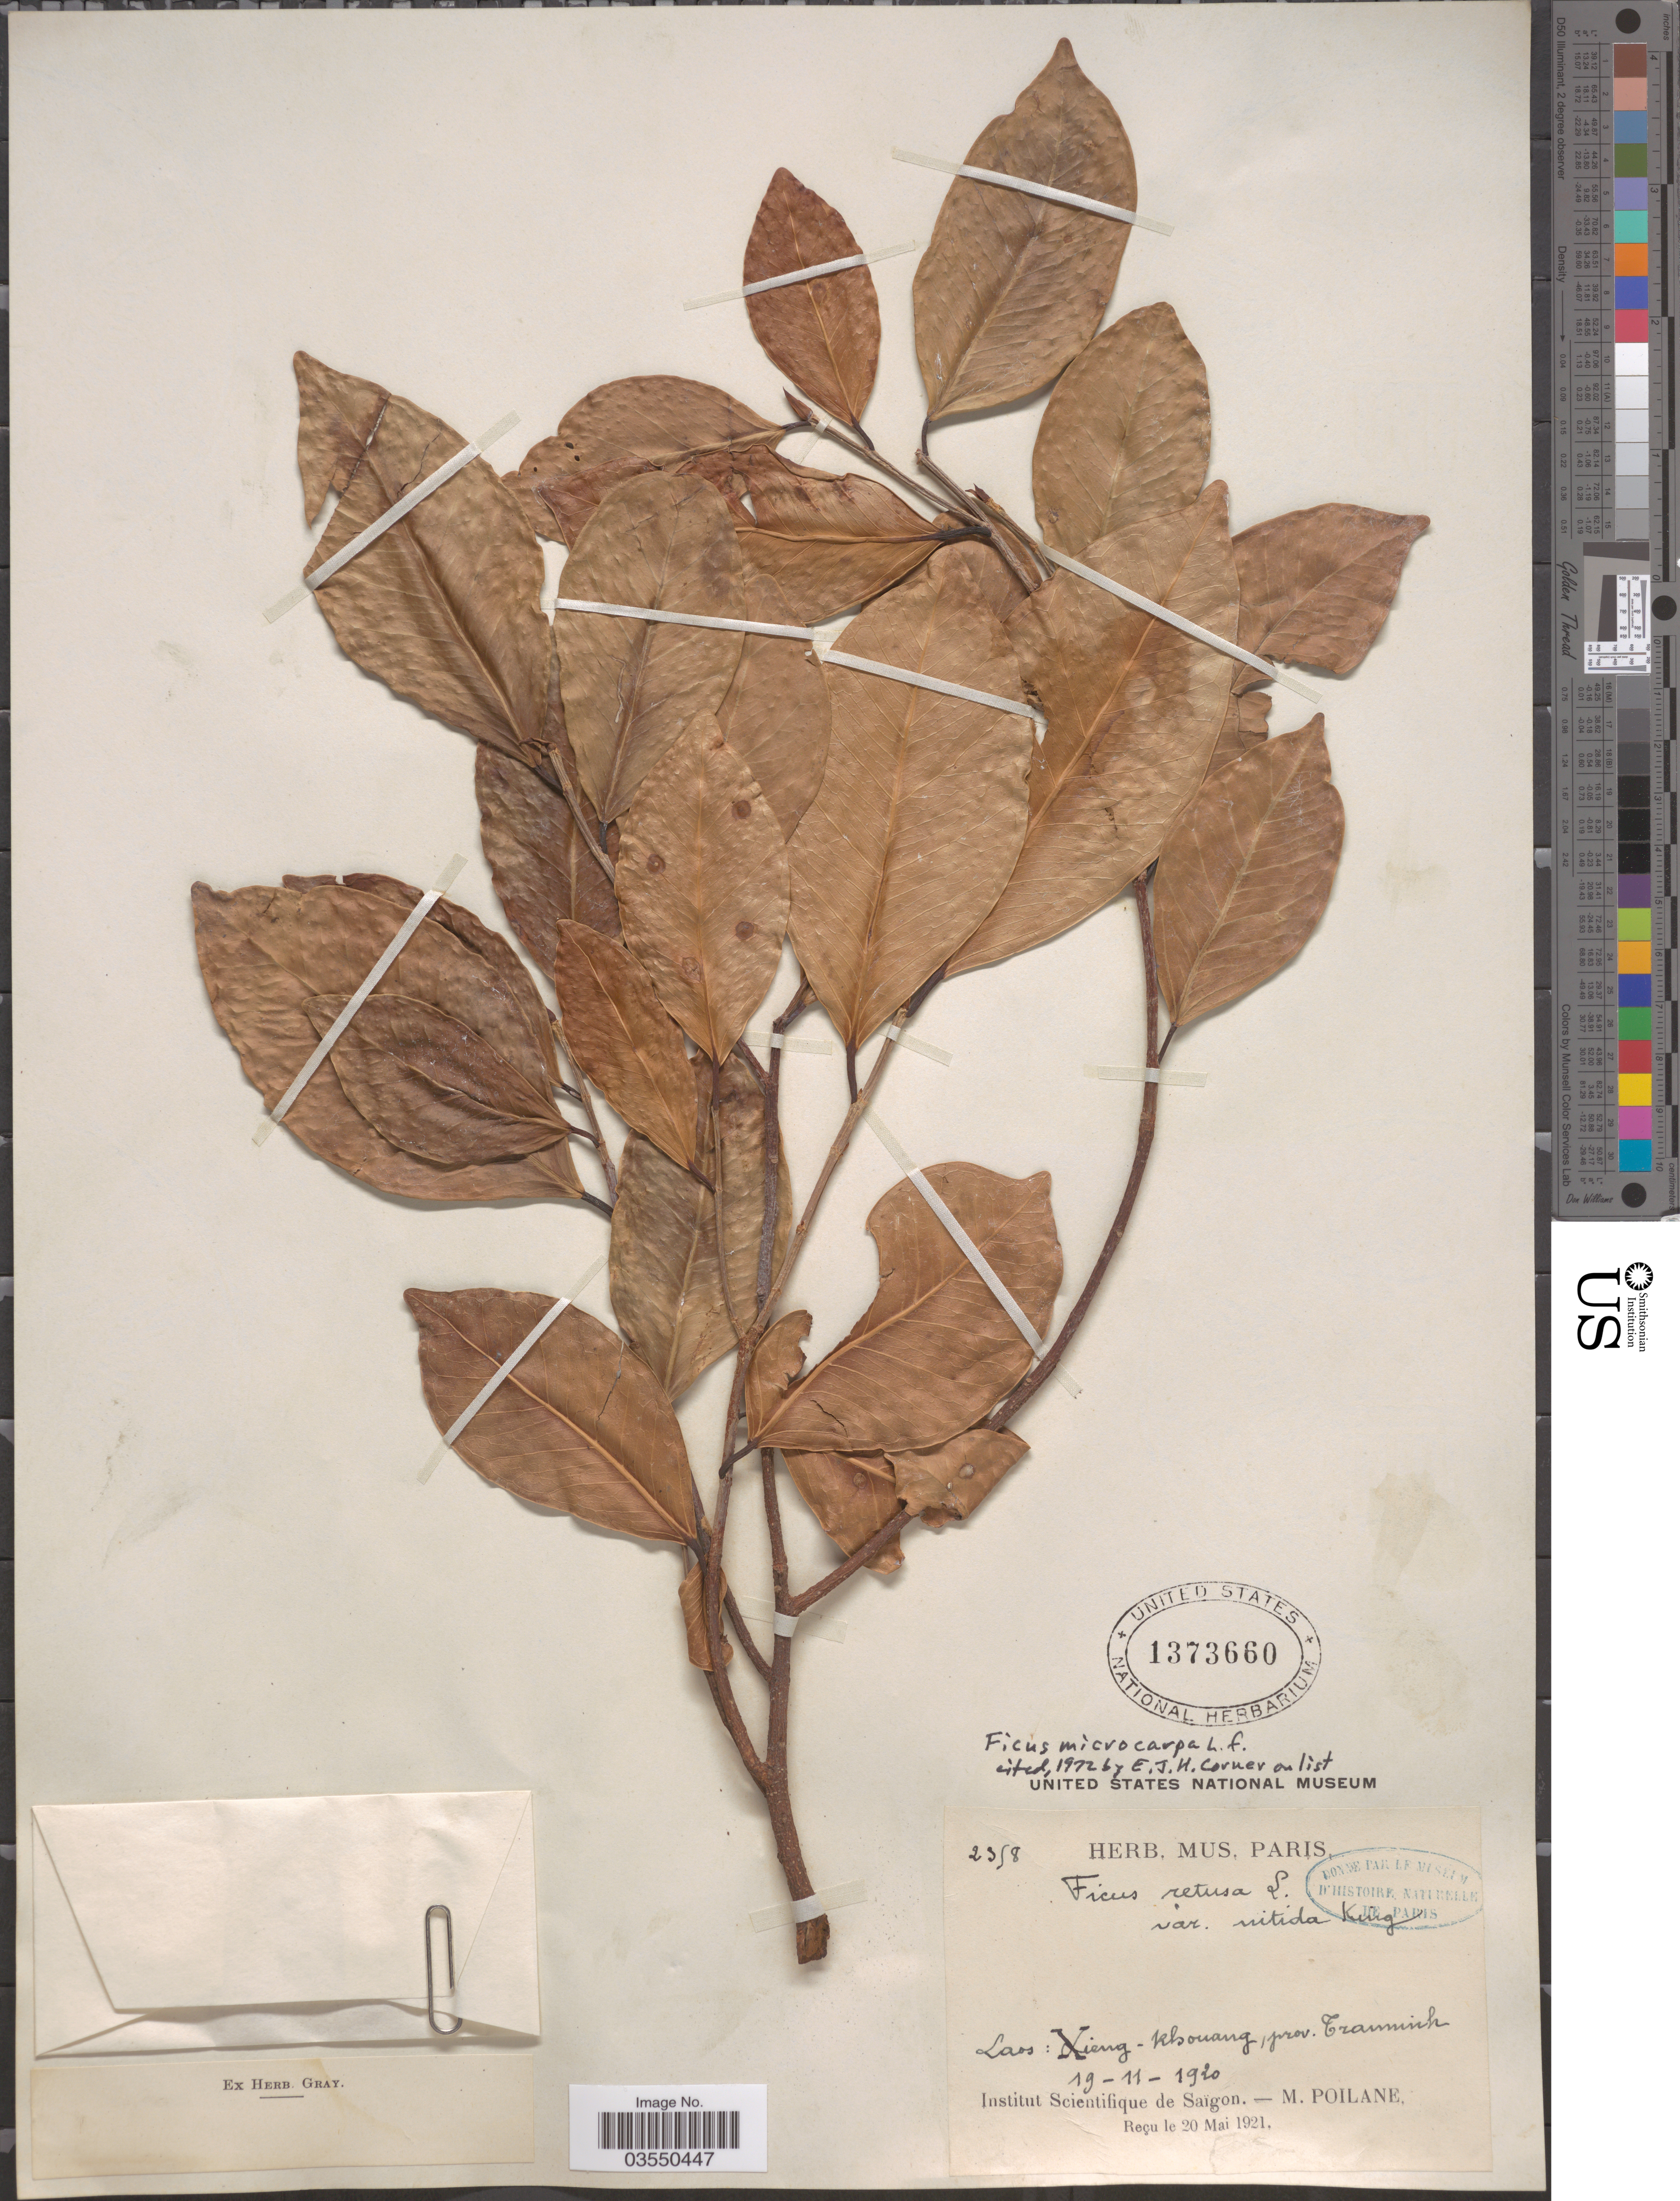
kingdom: Plantae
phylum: Tracheophyta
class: Magnoliopsida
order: Rosales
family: Moraceae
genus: Ficus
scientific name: Ficus microcarpa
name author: L. f.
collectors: M. Poilane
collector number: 2358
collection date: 1920-11-19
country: Laos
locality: Xieng-Khouang, Prov. Tranninh.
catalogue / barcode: US 1373660